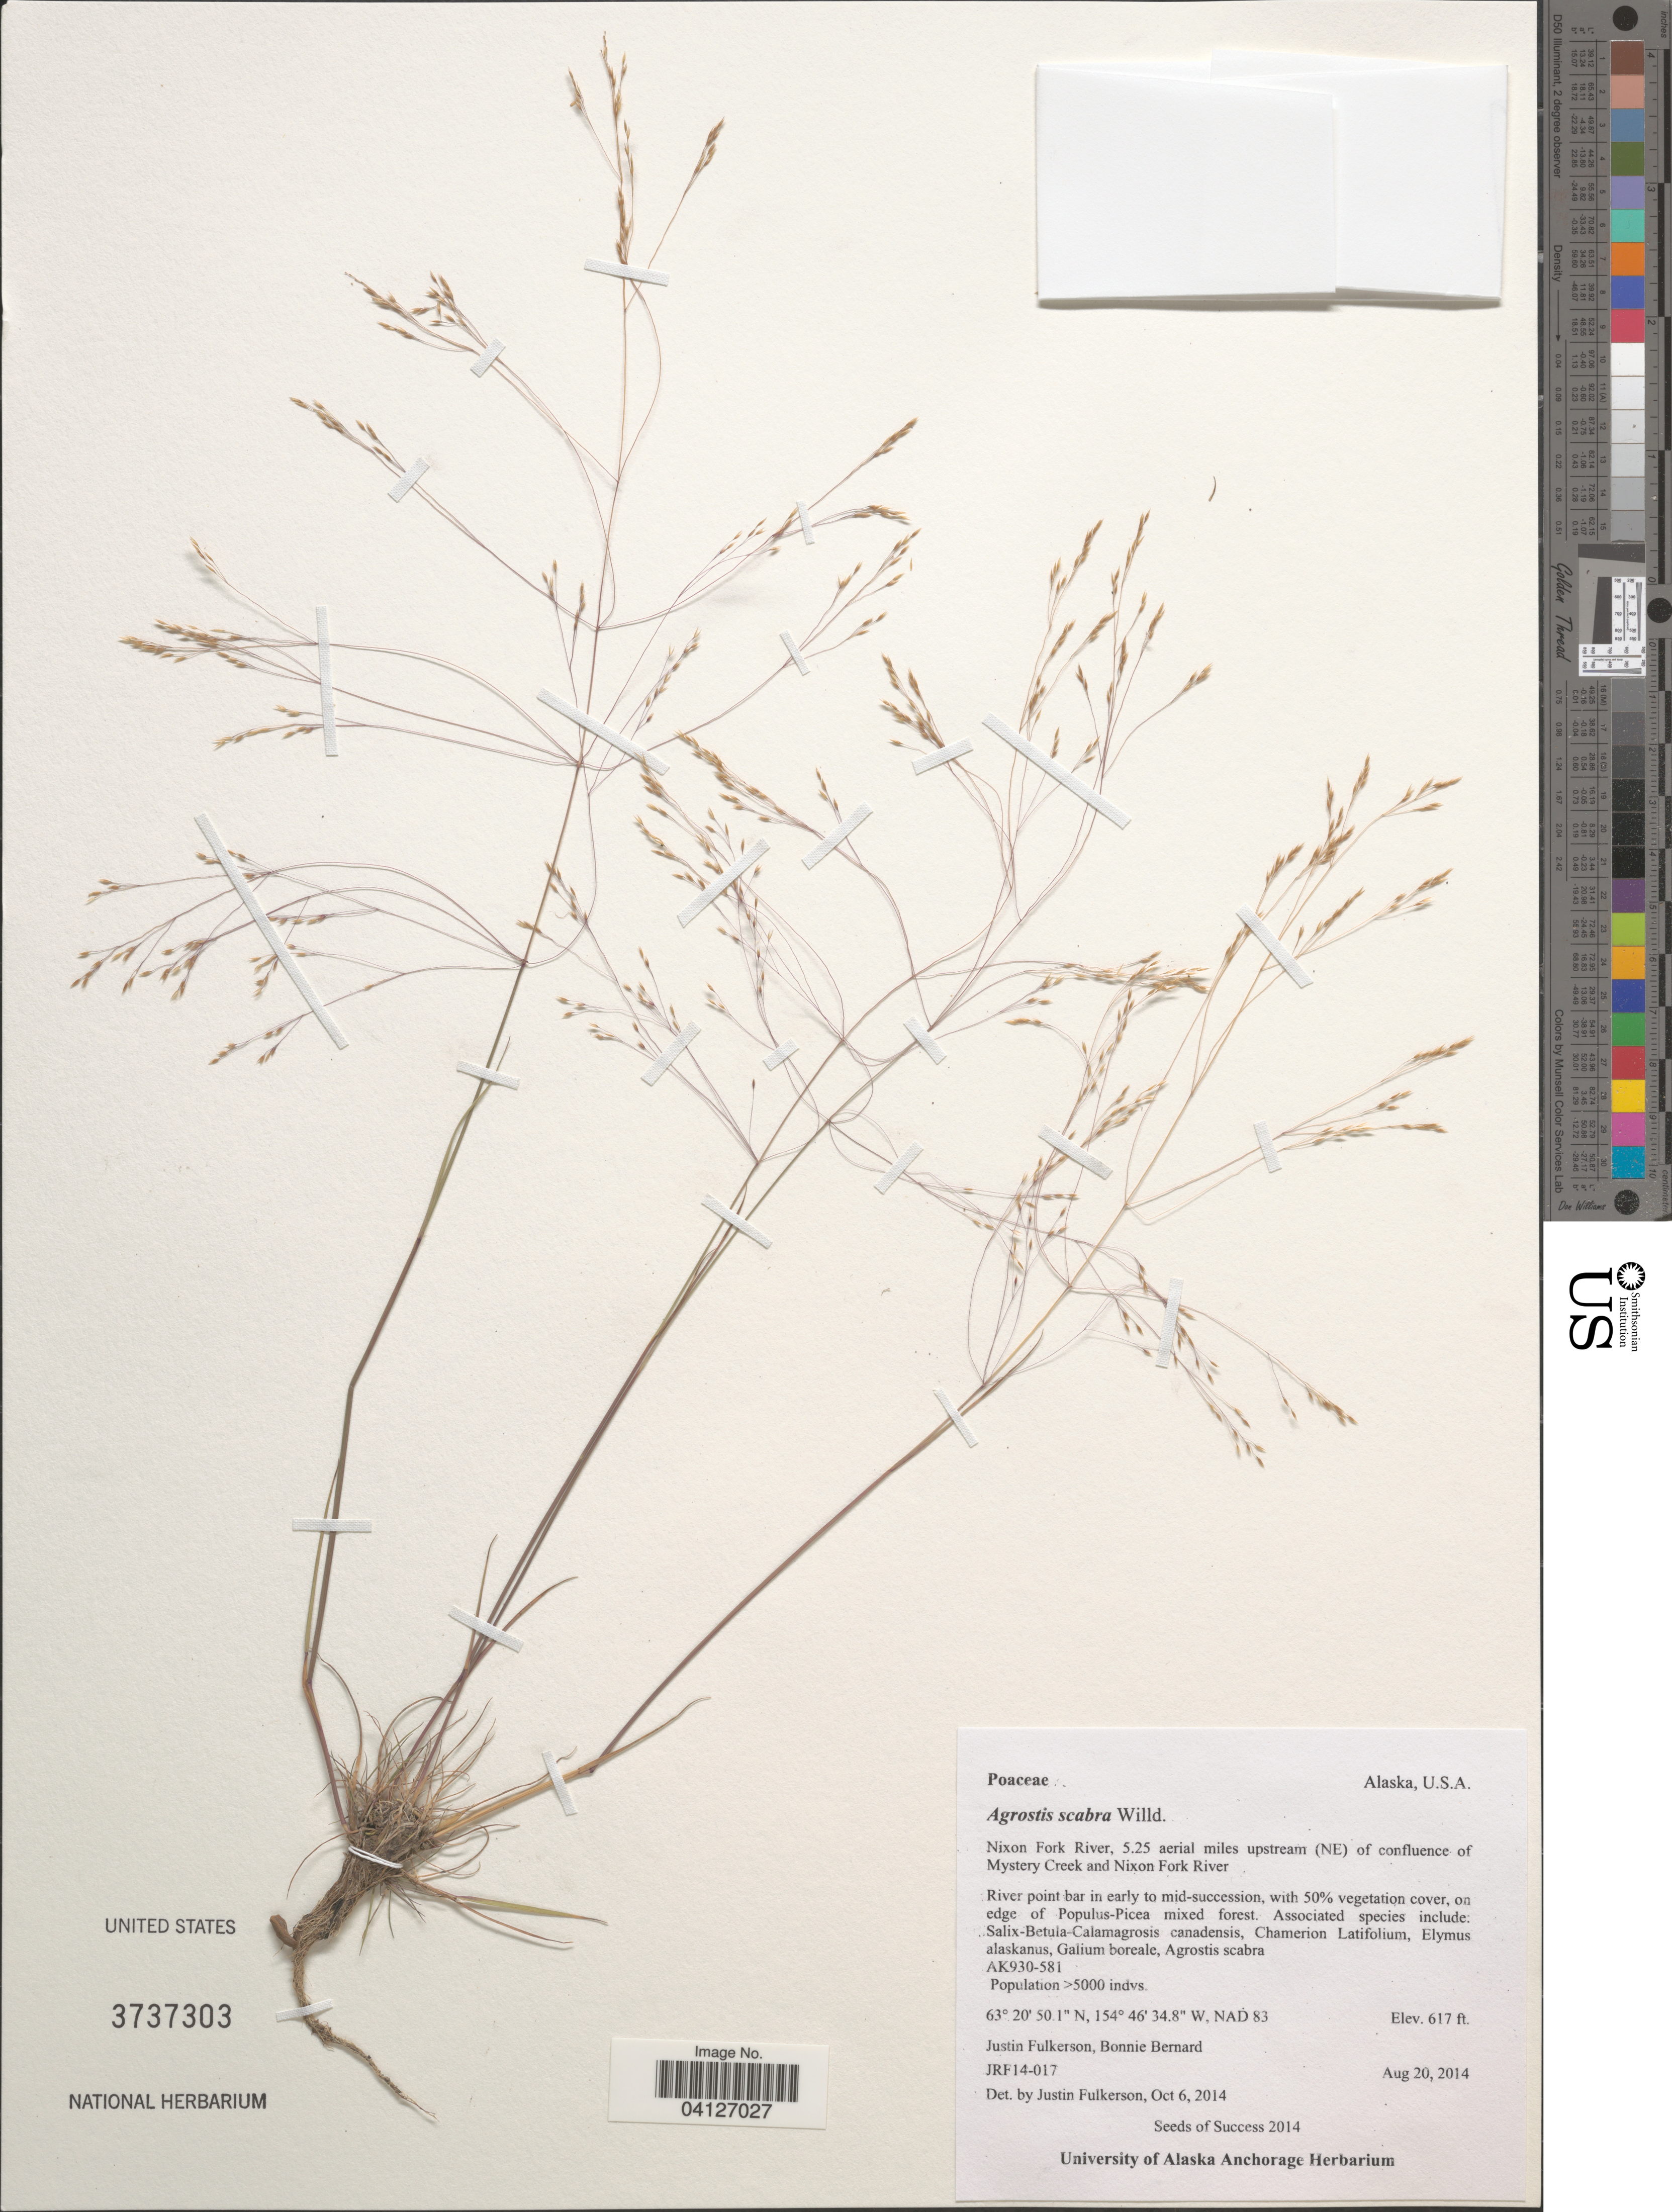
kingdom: Plantae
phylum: Tracheophyta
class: Liliopsida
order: Poales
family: Poaceae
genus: Agrostis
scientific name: Agrostis scabra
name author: Willd.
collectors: J. Fulkerson & B. Bernard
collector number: JRF14-017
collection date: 2014-08-20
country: United States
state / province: Alaska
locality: Nixon Fork River, 5.25 aerial miles upstream (NE) of confluence of Mystery Creek and Nixon Fork River. NAD 83.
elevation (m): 188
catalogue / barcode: US 3737303